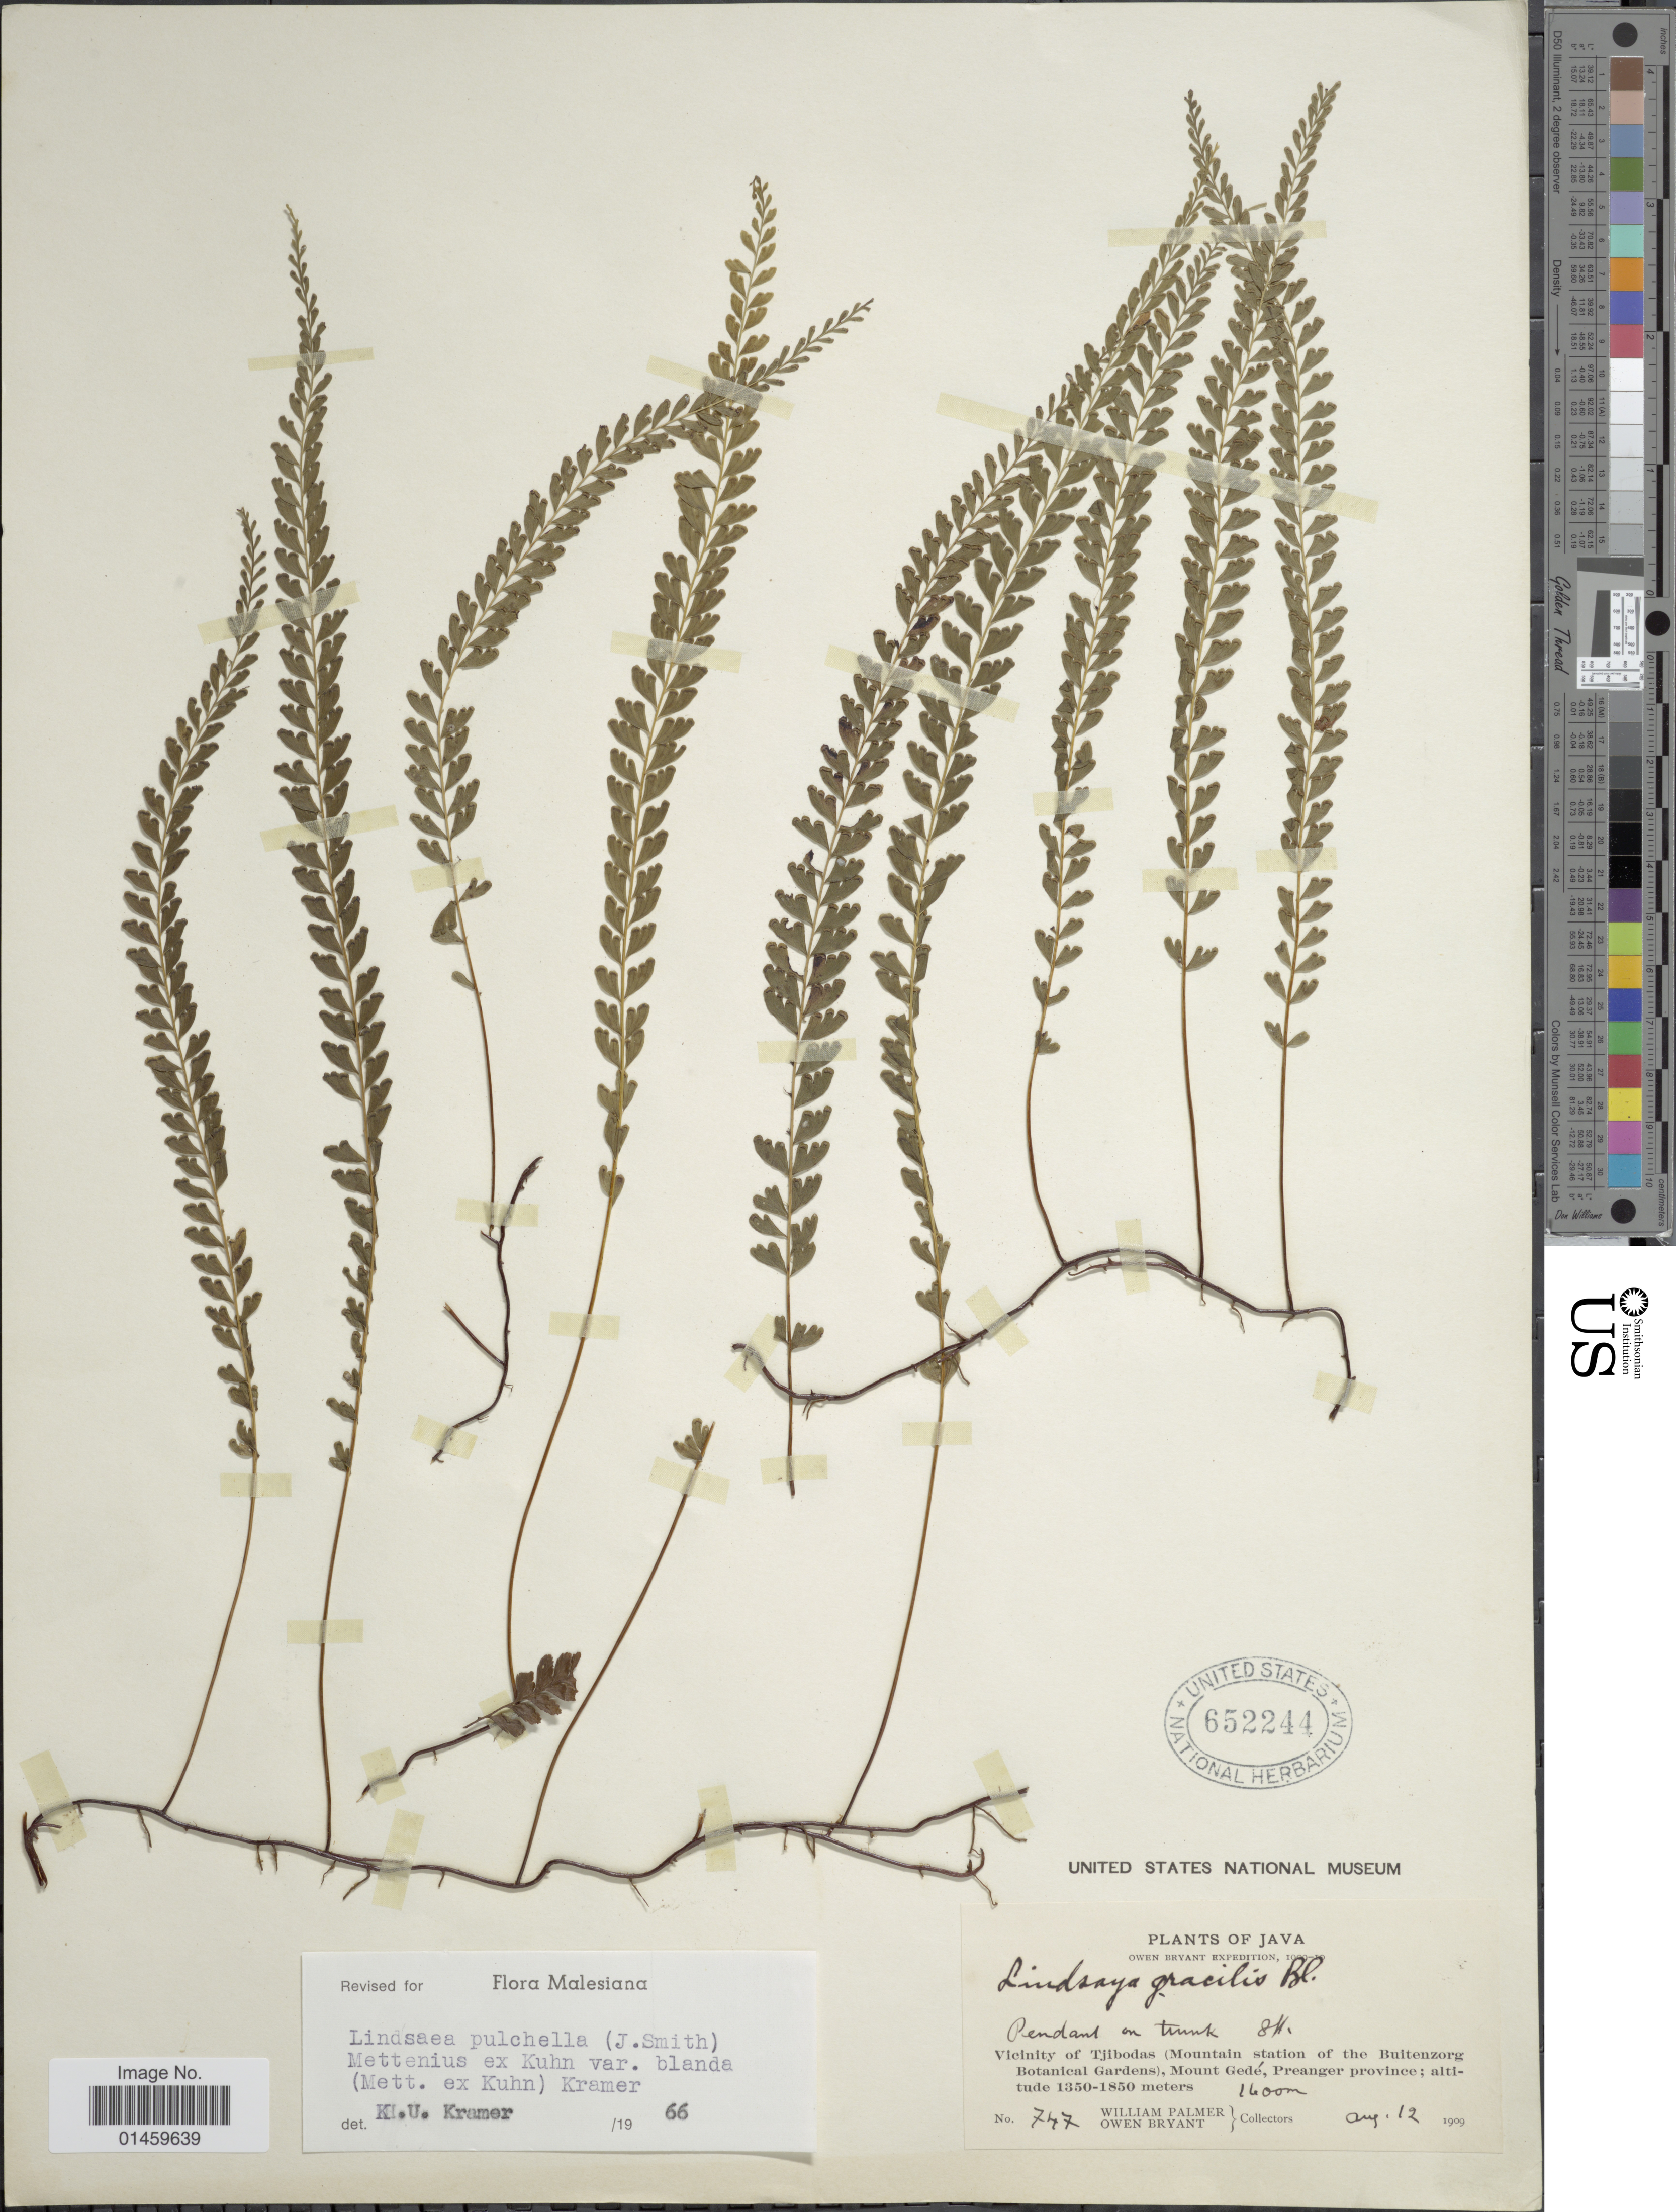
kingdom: Plantae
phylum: Tracheophyta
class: Polypodiopsida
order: Polypodiales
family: Lindsaeaceae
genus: Lindsaea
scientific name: Lindsaea pulchella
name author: (J. Sm.) Mett. ex Kuhn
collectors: W. Palmer & O. Bryant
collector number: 747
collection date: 1909-08-12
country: Indonesia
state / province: Java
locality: Vicinity of Tjibodas (Mountain station of the Buitenzorg Botanical Gardens), Mount Gede, Preanger province.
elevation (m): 1600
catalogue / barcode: US 652244